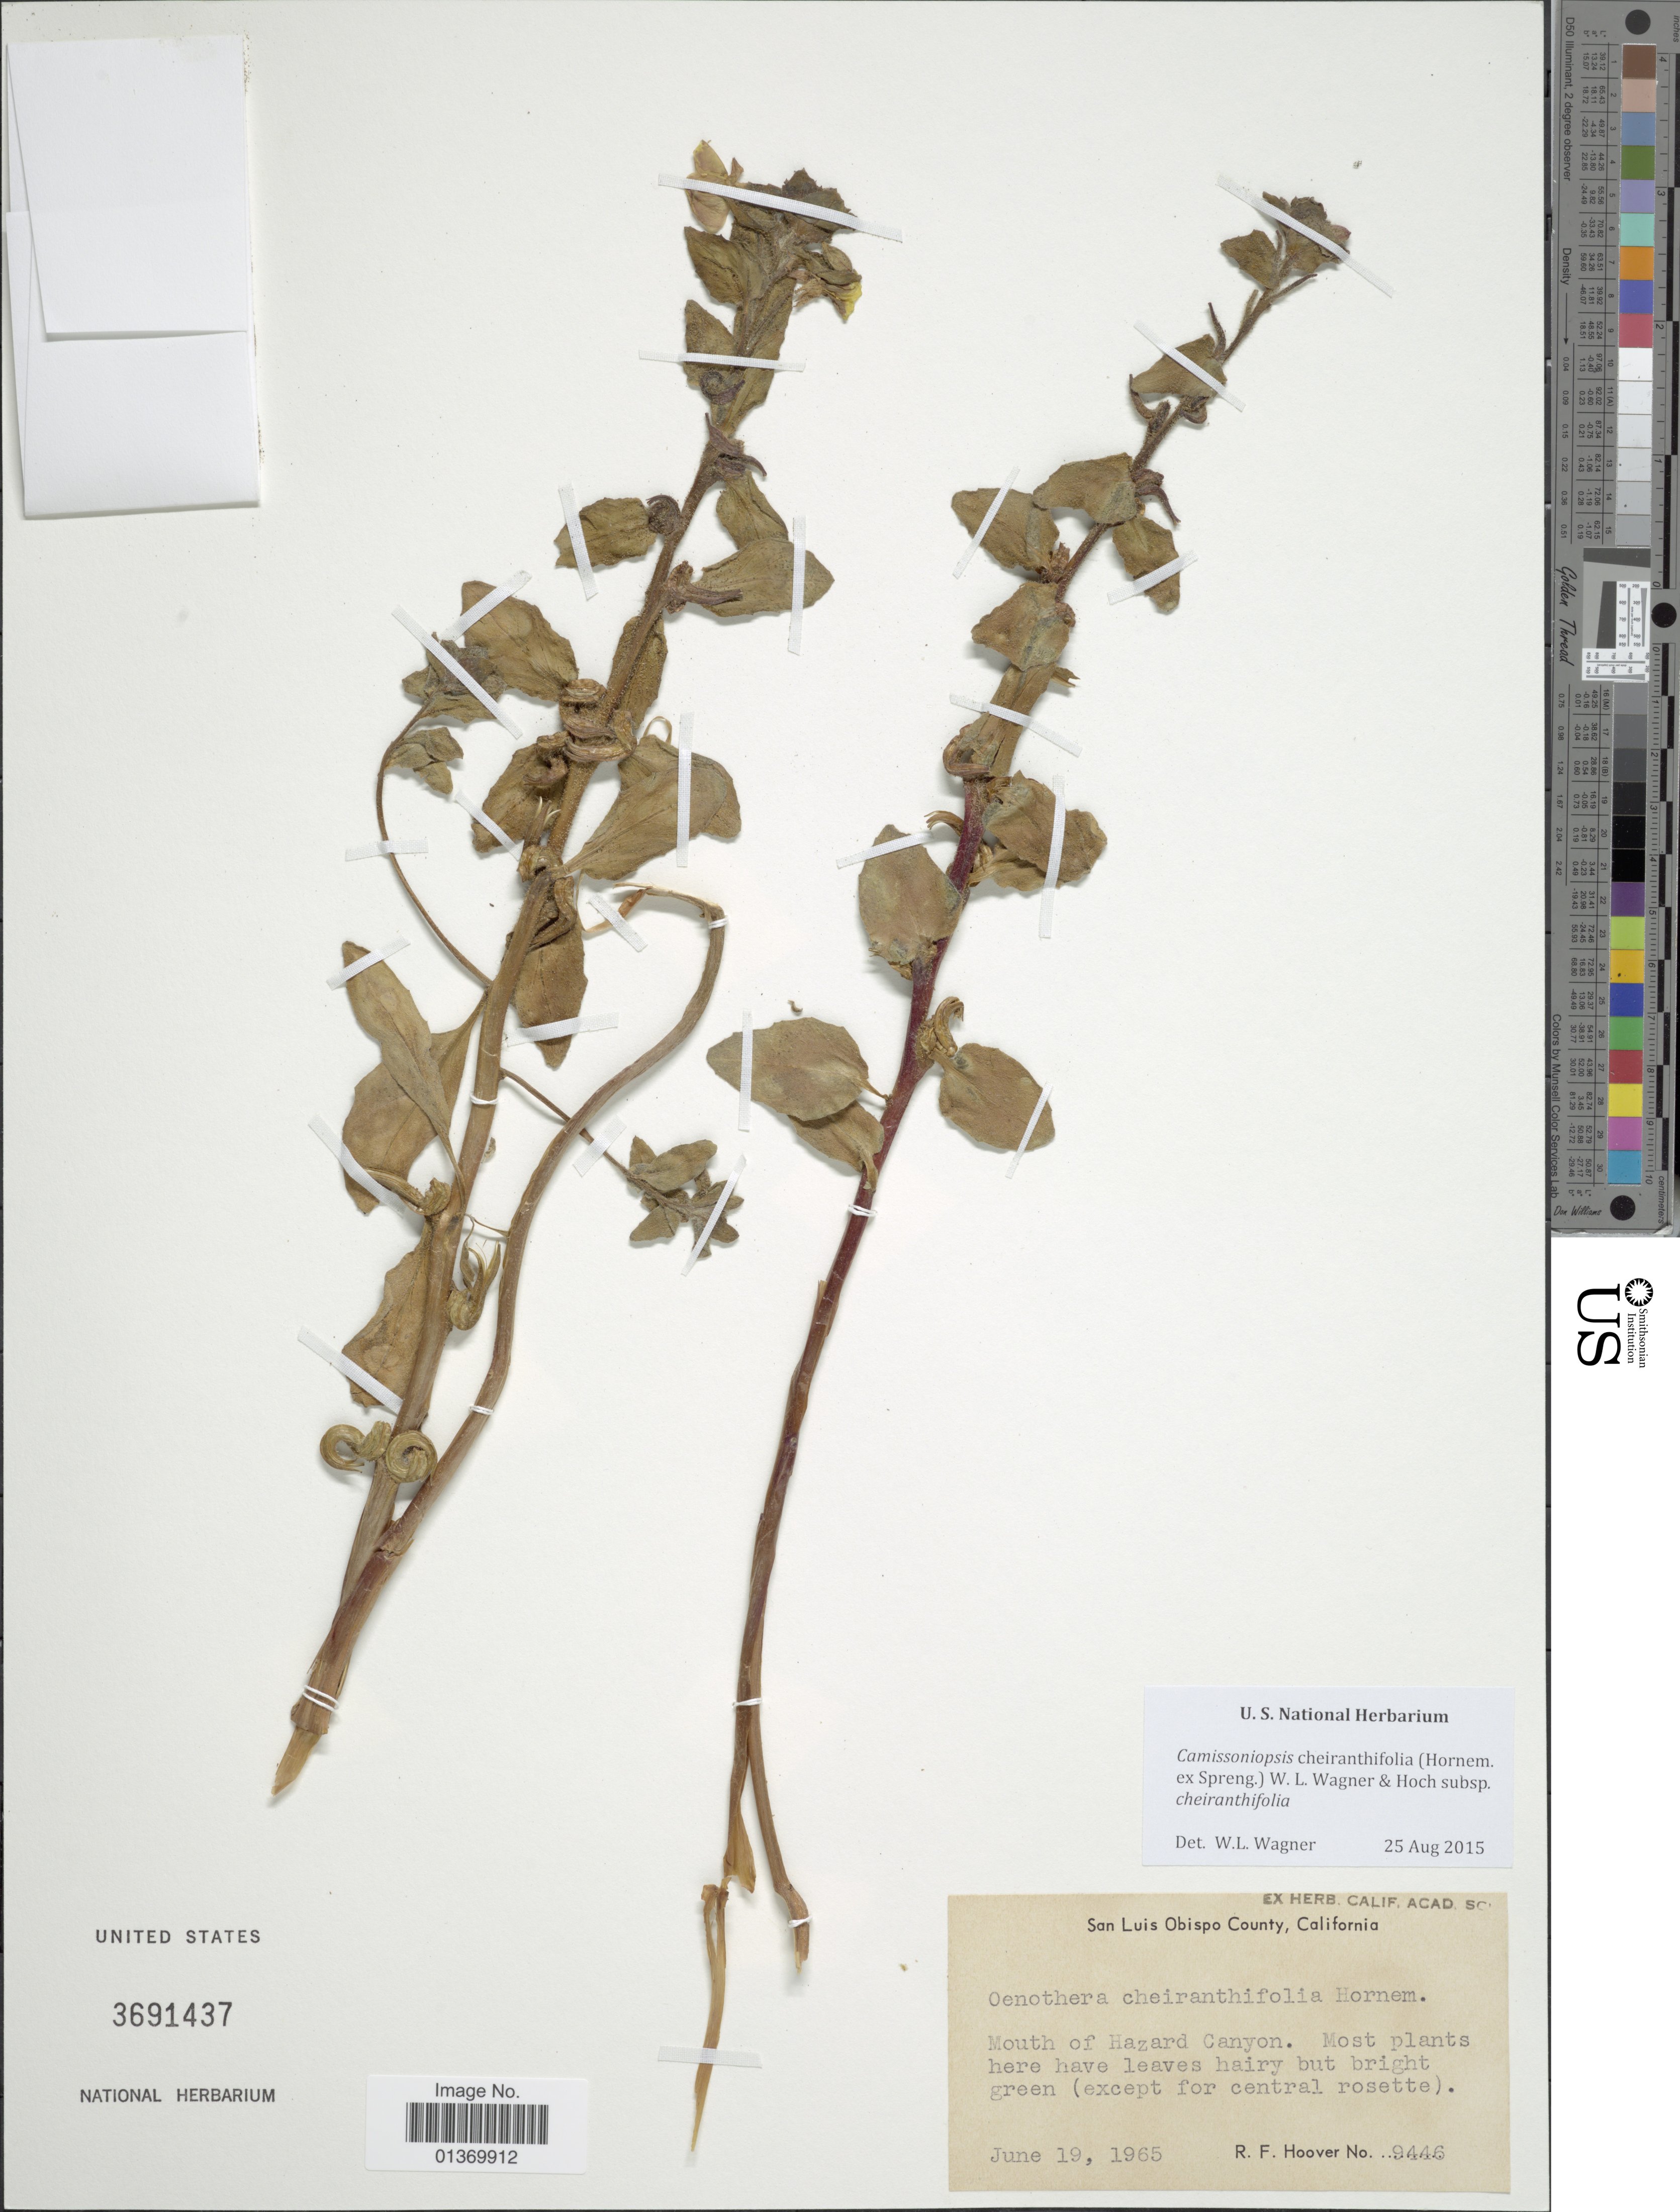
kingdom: Plantae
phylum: Tracheophyta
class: Magnoliopsida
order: Myrtales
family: Onagraceae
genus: Camissoniopsis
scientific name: Camissoniopsis cheiranthifolia subsp. cheiranthifolia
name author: (Hornem. ex Spreng.) W.L. Wagner & Hoch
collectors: R. F. Hoover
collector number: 9446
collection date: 1965-06-19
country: United States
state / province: California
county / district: San Luis Obispo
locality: San Luis Obispo County, Mouth of Hazard Canyon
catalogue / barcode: US 3691437